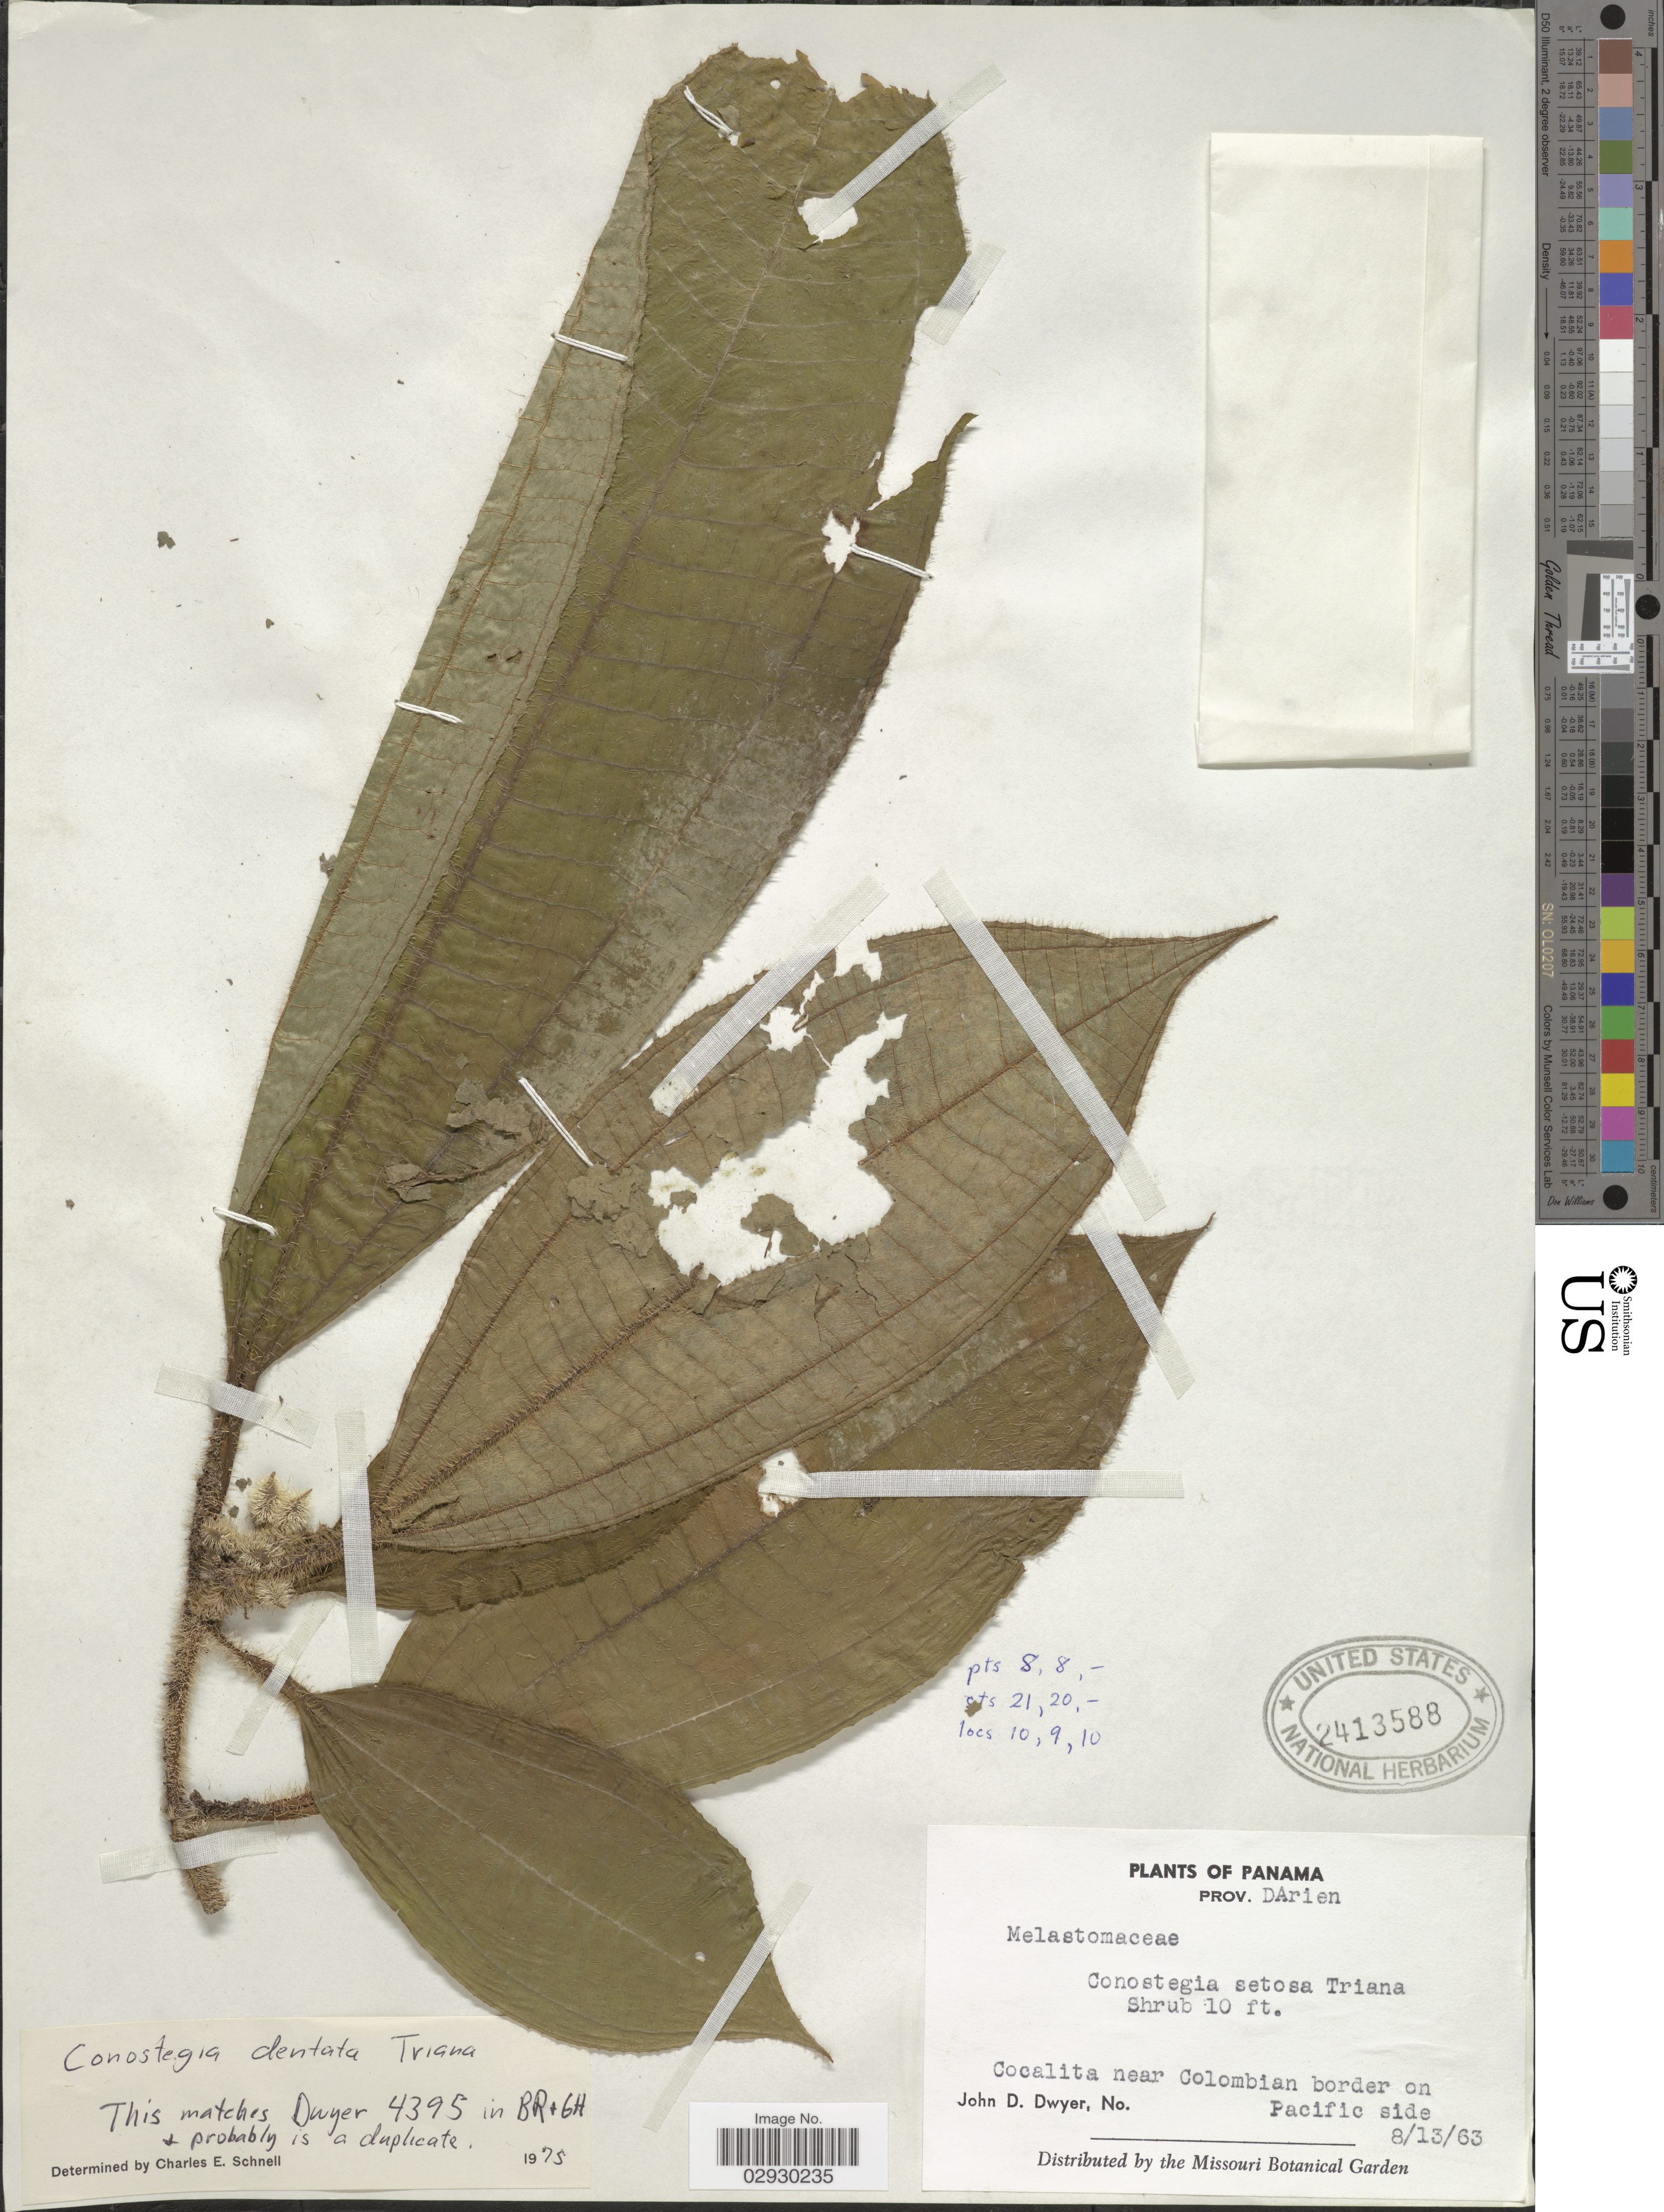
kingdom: Plantae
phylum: Tracheophyta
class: Magnoliopsida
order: Myrtales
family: Melastomataceae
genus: Conostegia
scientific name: Conostegia dentata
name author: Triana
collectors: J. D. Dwyer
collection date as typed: Transcribed d/m/y: 13/8/63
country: Panama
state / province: Darién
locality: Cocalita near Colombian border on Pacific side.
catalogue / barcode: US 2413588